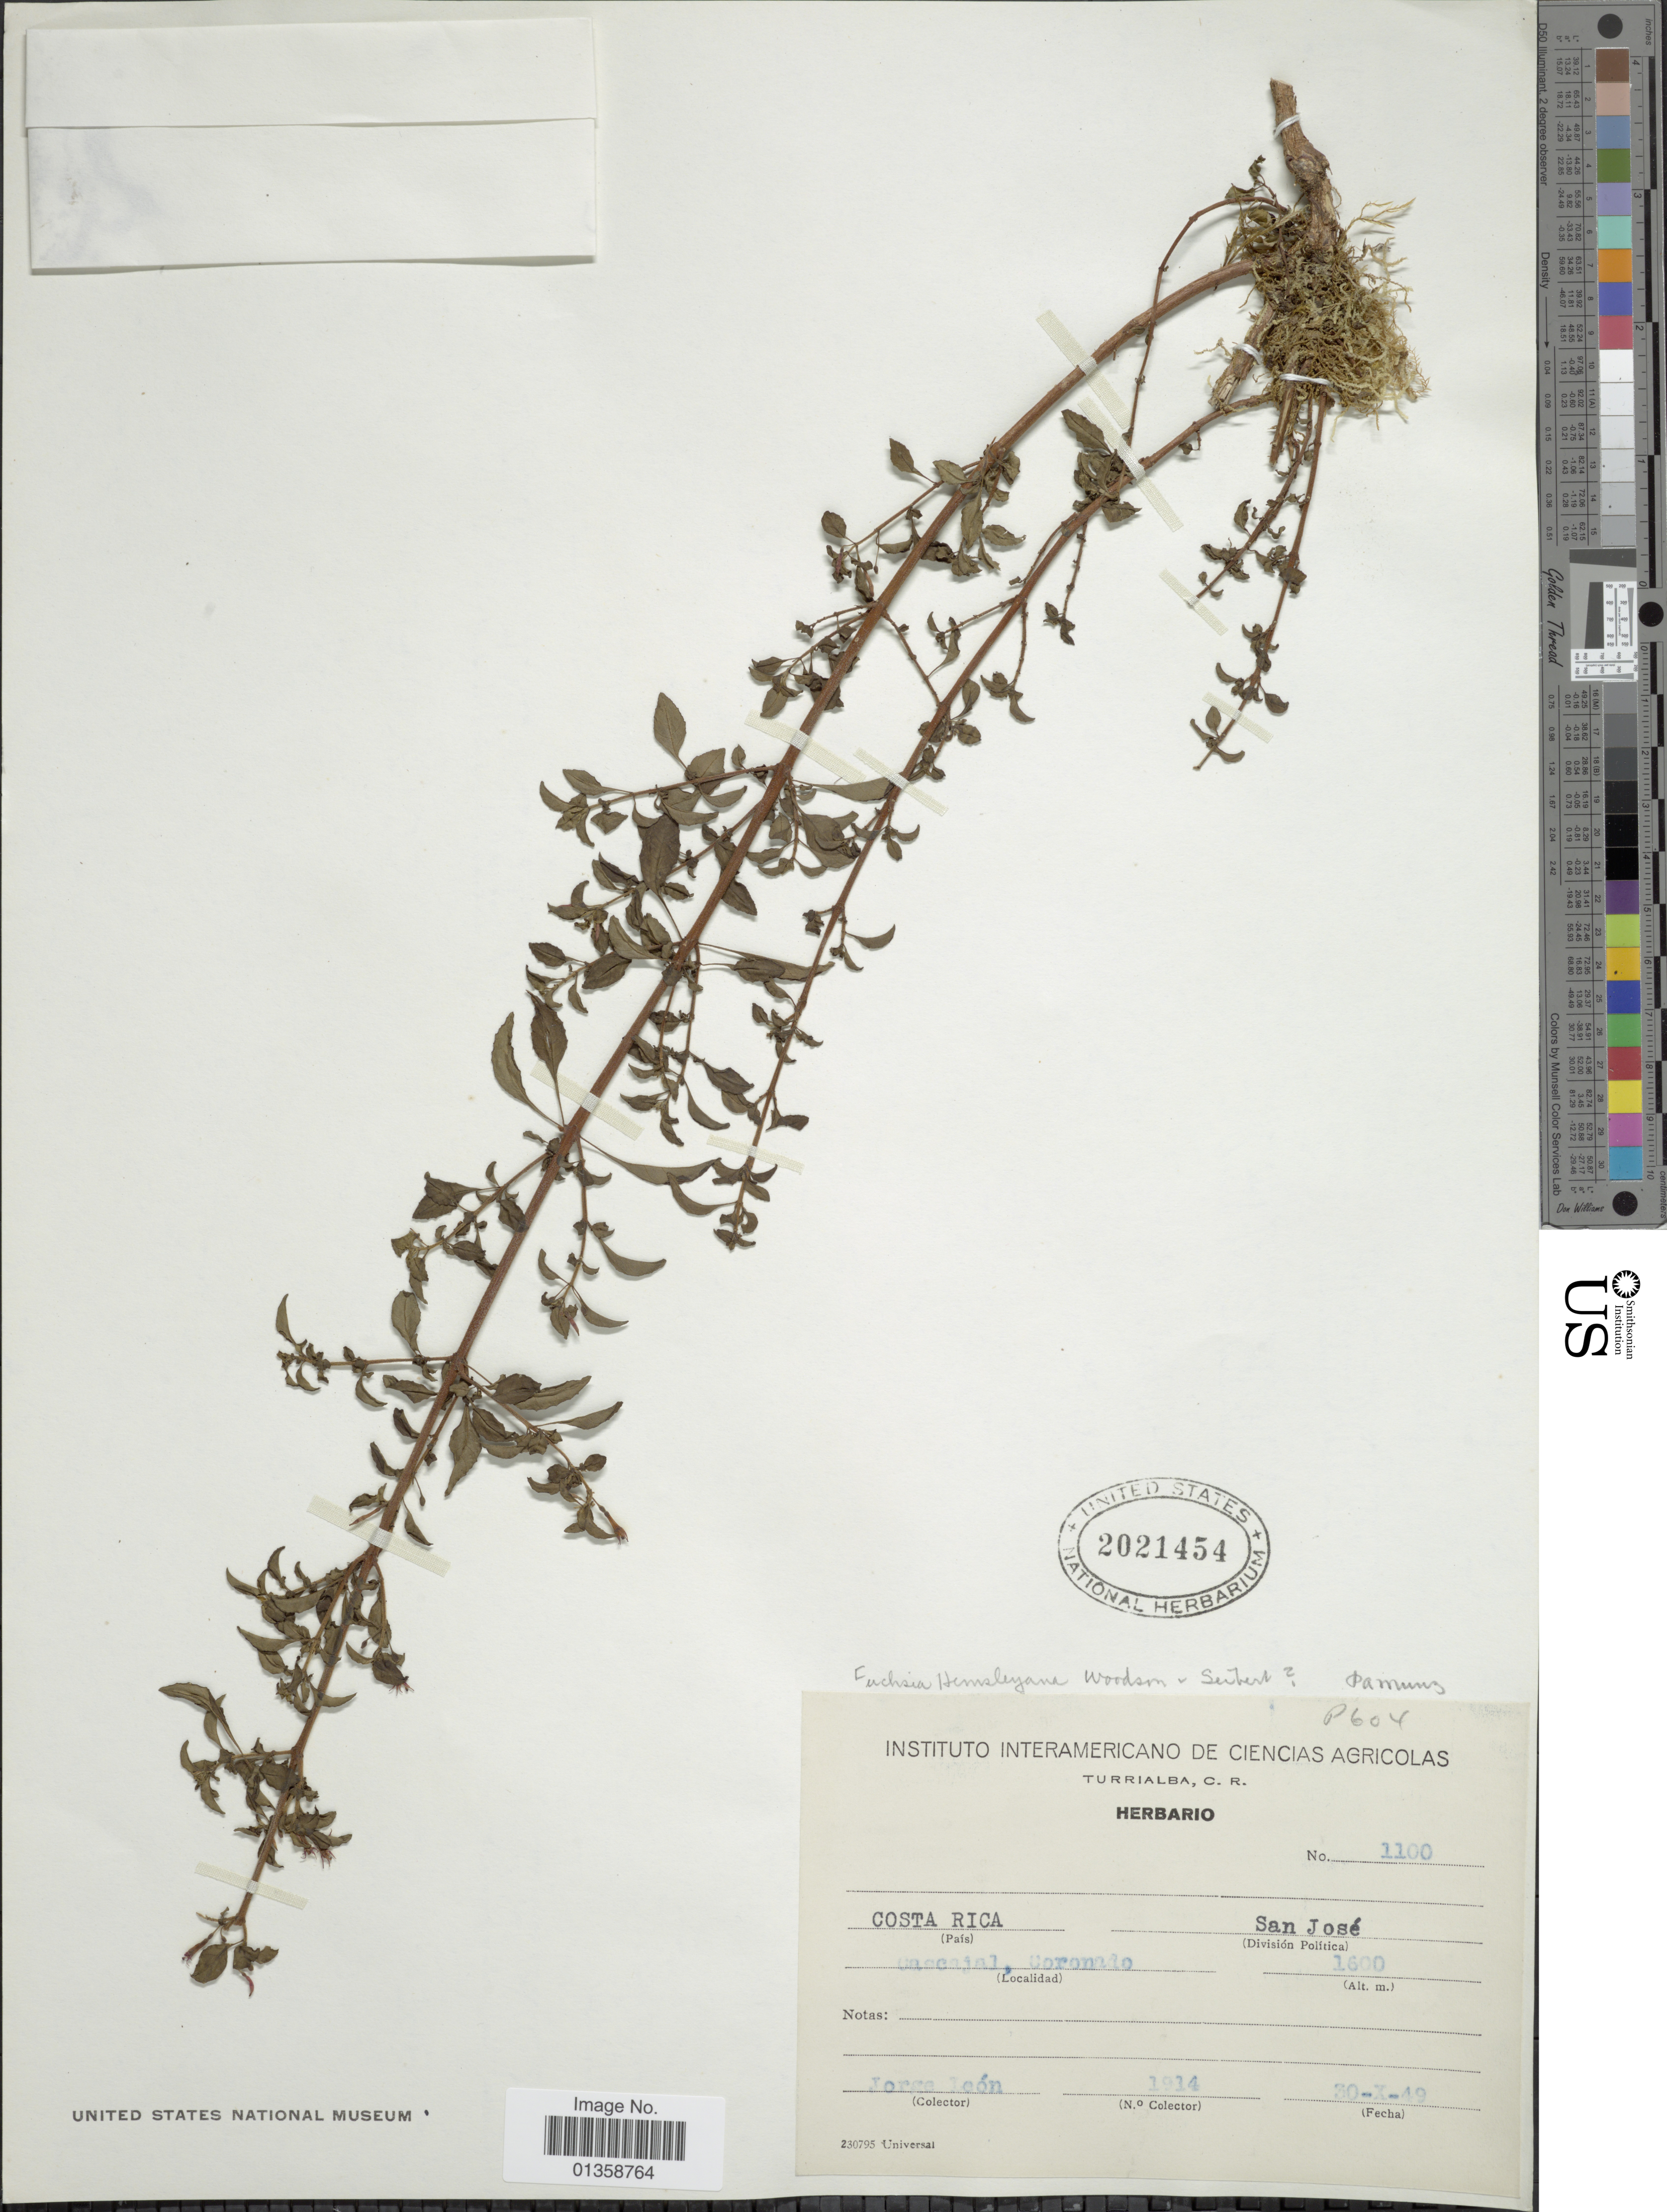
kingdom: Plantae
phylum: Tracheophyta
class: Magnoliopsida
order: Myrtales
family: Onagraceae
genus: Fuchsia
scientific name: Fuchsia microphylla subsp. hemsleyana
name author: (Woodson & Seibert) Breedlove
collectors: J. León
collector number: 1914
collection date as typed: Transcribed d/m/y: 30/10/49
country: Costa Rica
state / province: San José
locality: (País), Cascajal, Coronado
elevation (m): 1600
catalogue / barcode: US 2021454